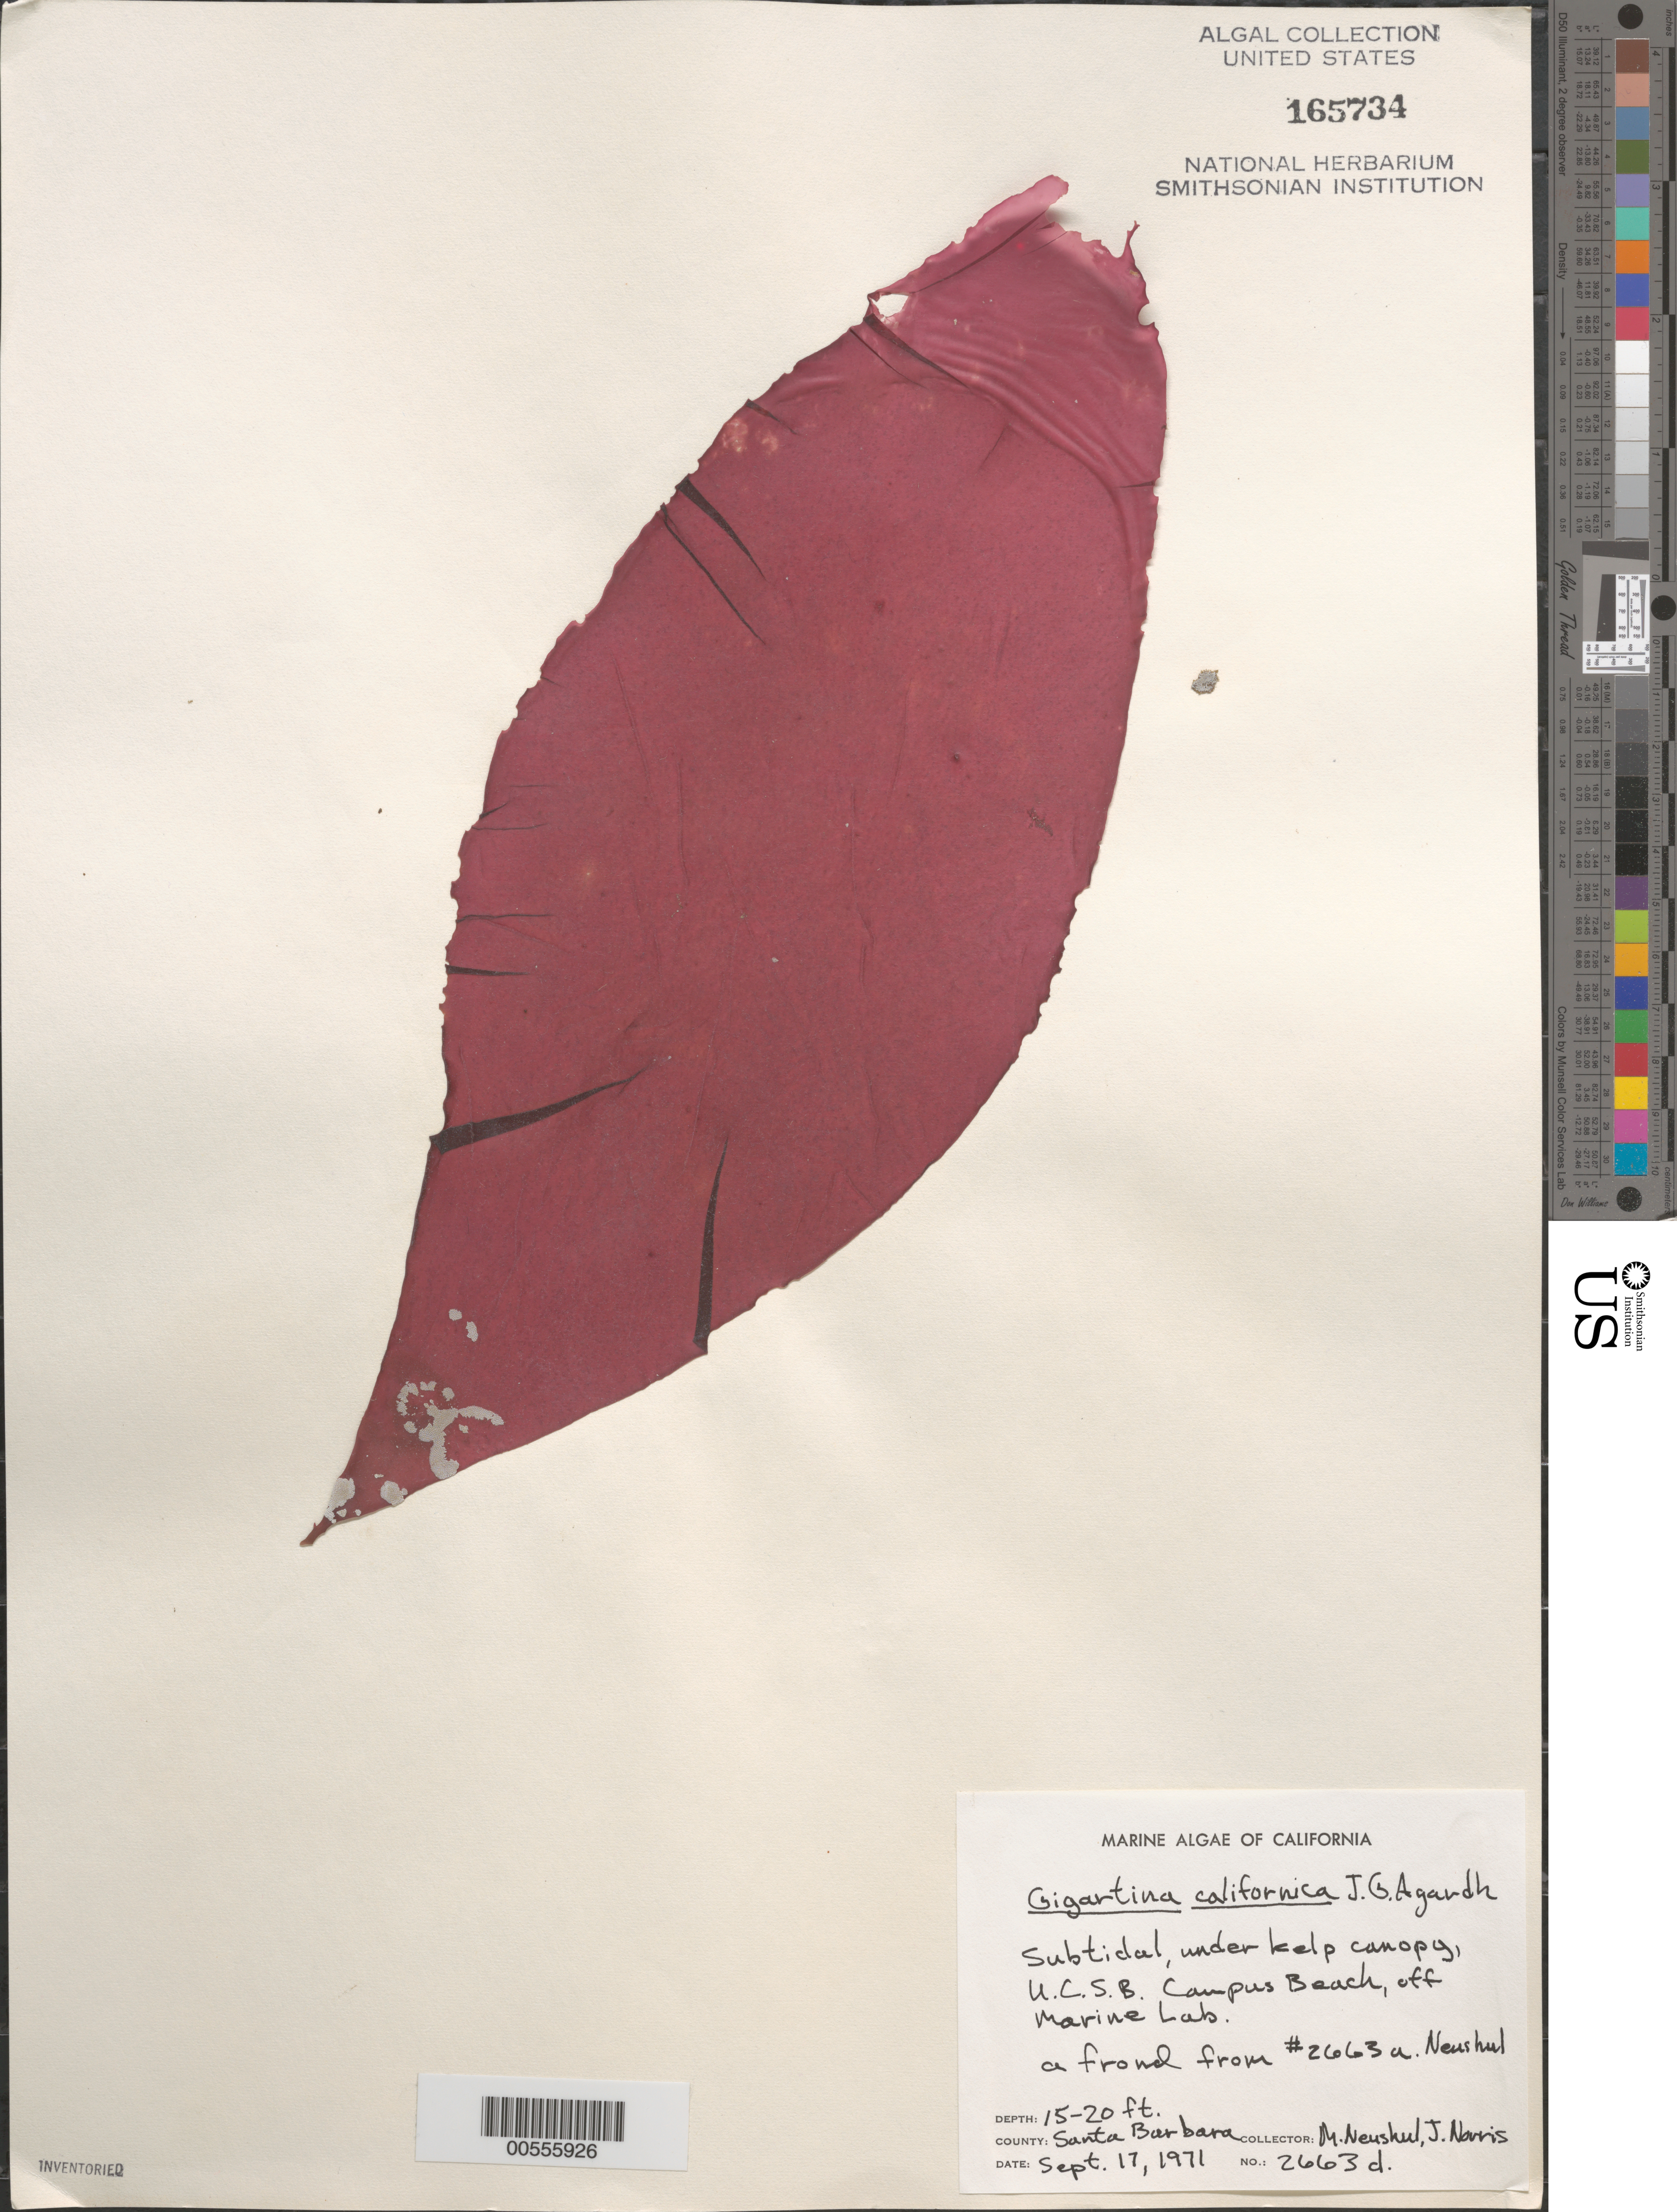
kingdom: Plantae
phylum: Rhodophyta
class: Florideophyceae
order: Gigartinales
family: Gigartinaceae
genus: Chondracanthus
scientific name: Chondracanthus corymbiferus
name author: (Kütz.) Guiry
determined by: Algae name updating Project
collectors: M. Neushul & J. N. Norris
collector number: Neushul 2663d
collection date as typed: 17 Sep 1971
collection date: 1971-09-17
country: United States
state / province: California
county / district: Santa Barbara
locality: Campus Beach, University of California Santa Barbara, off marine laboratory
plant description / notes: A frond from US no. 165731 Gigartina californica, Neushul 2663a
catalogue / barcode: US 165734